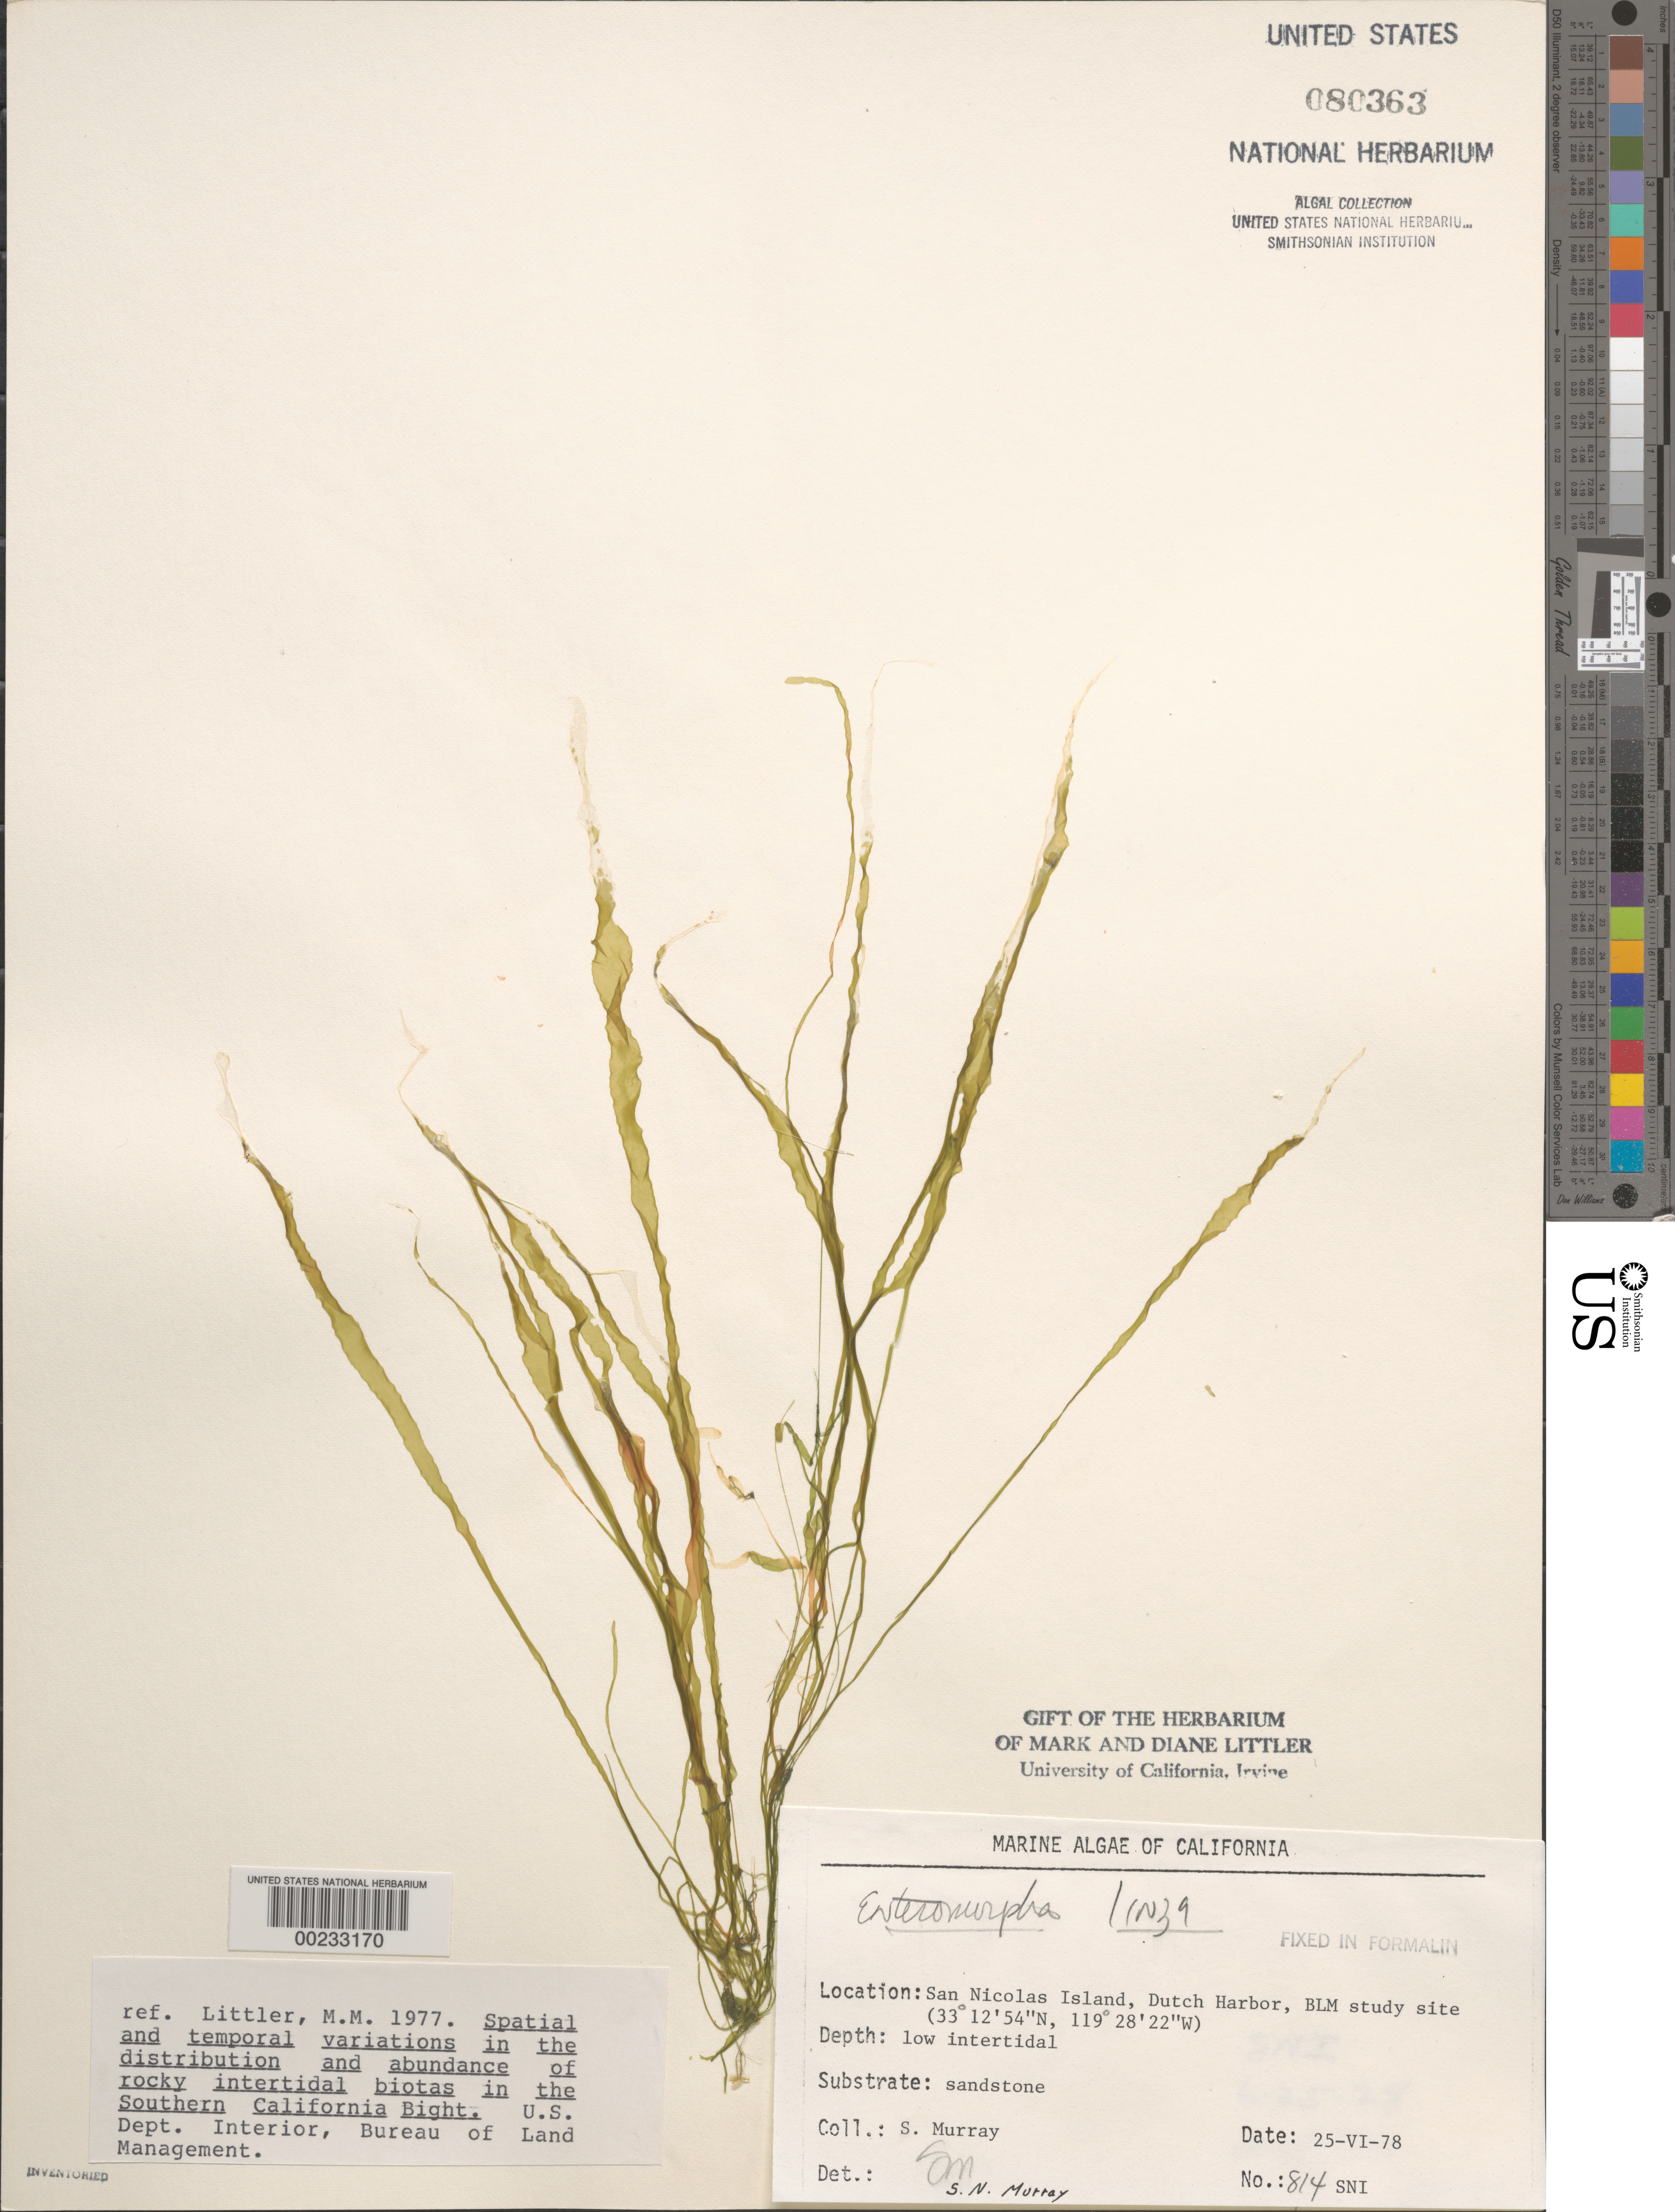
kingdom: Plantae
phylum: Chlorophyta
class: Ulvophyceae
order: Ulvales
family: Ulvaceae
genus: Ulva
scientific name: Ulva clathrata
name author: (Roth) C. Agardh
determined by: Algae name updating Project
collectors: S. N. Murray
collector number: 814-SNI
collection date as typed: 25 Jun 1978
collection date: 1978-06-25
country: United States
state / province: California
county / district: Ventura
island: San Nicolas Island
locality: Dutch Harbor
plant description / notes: BLM-SOCALBIGHT Rocky Intertidal Survey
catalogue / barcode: US 80363